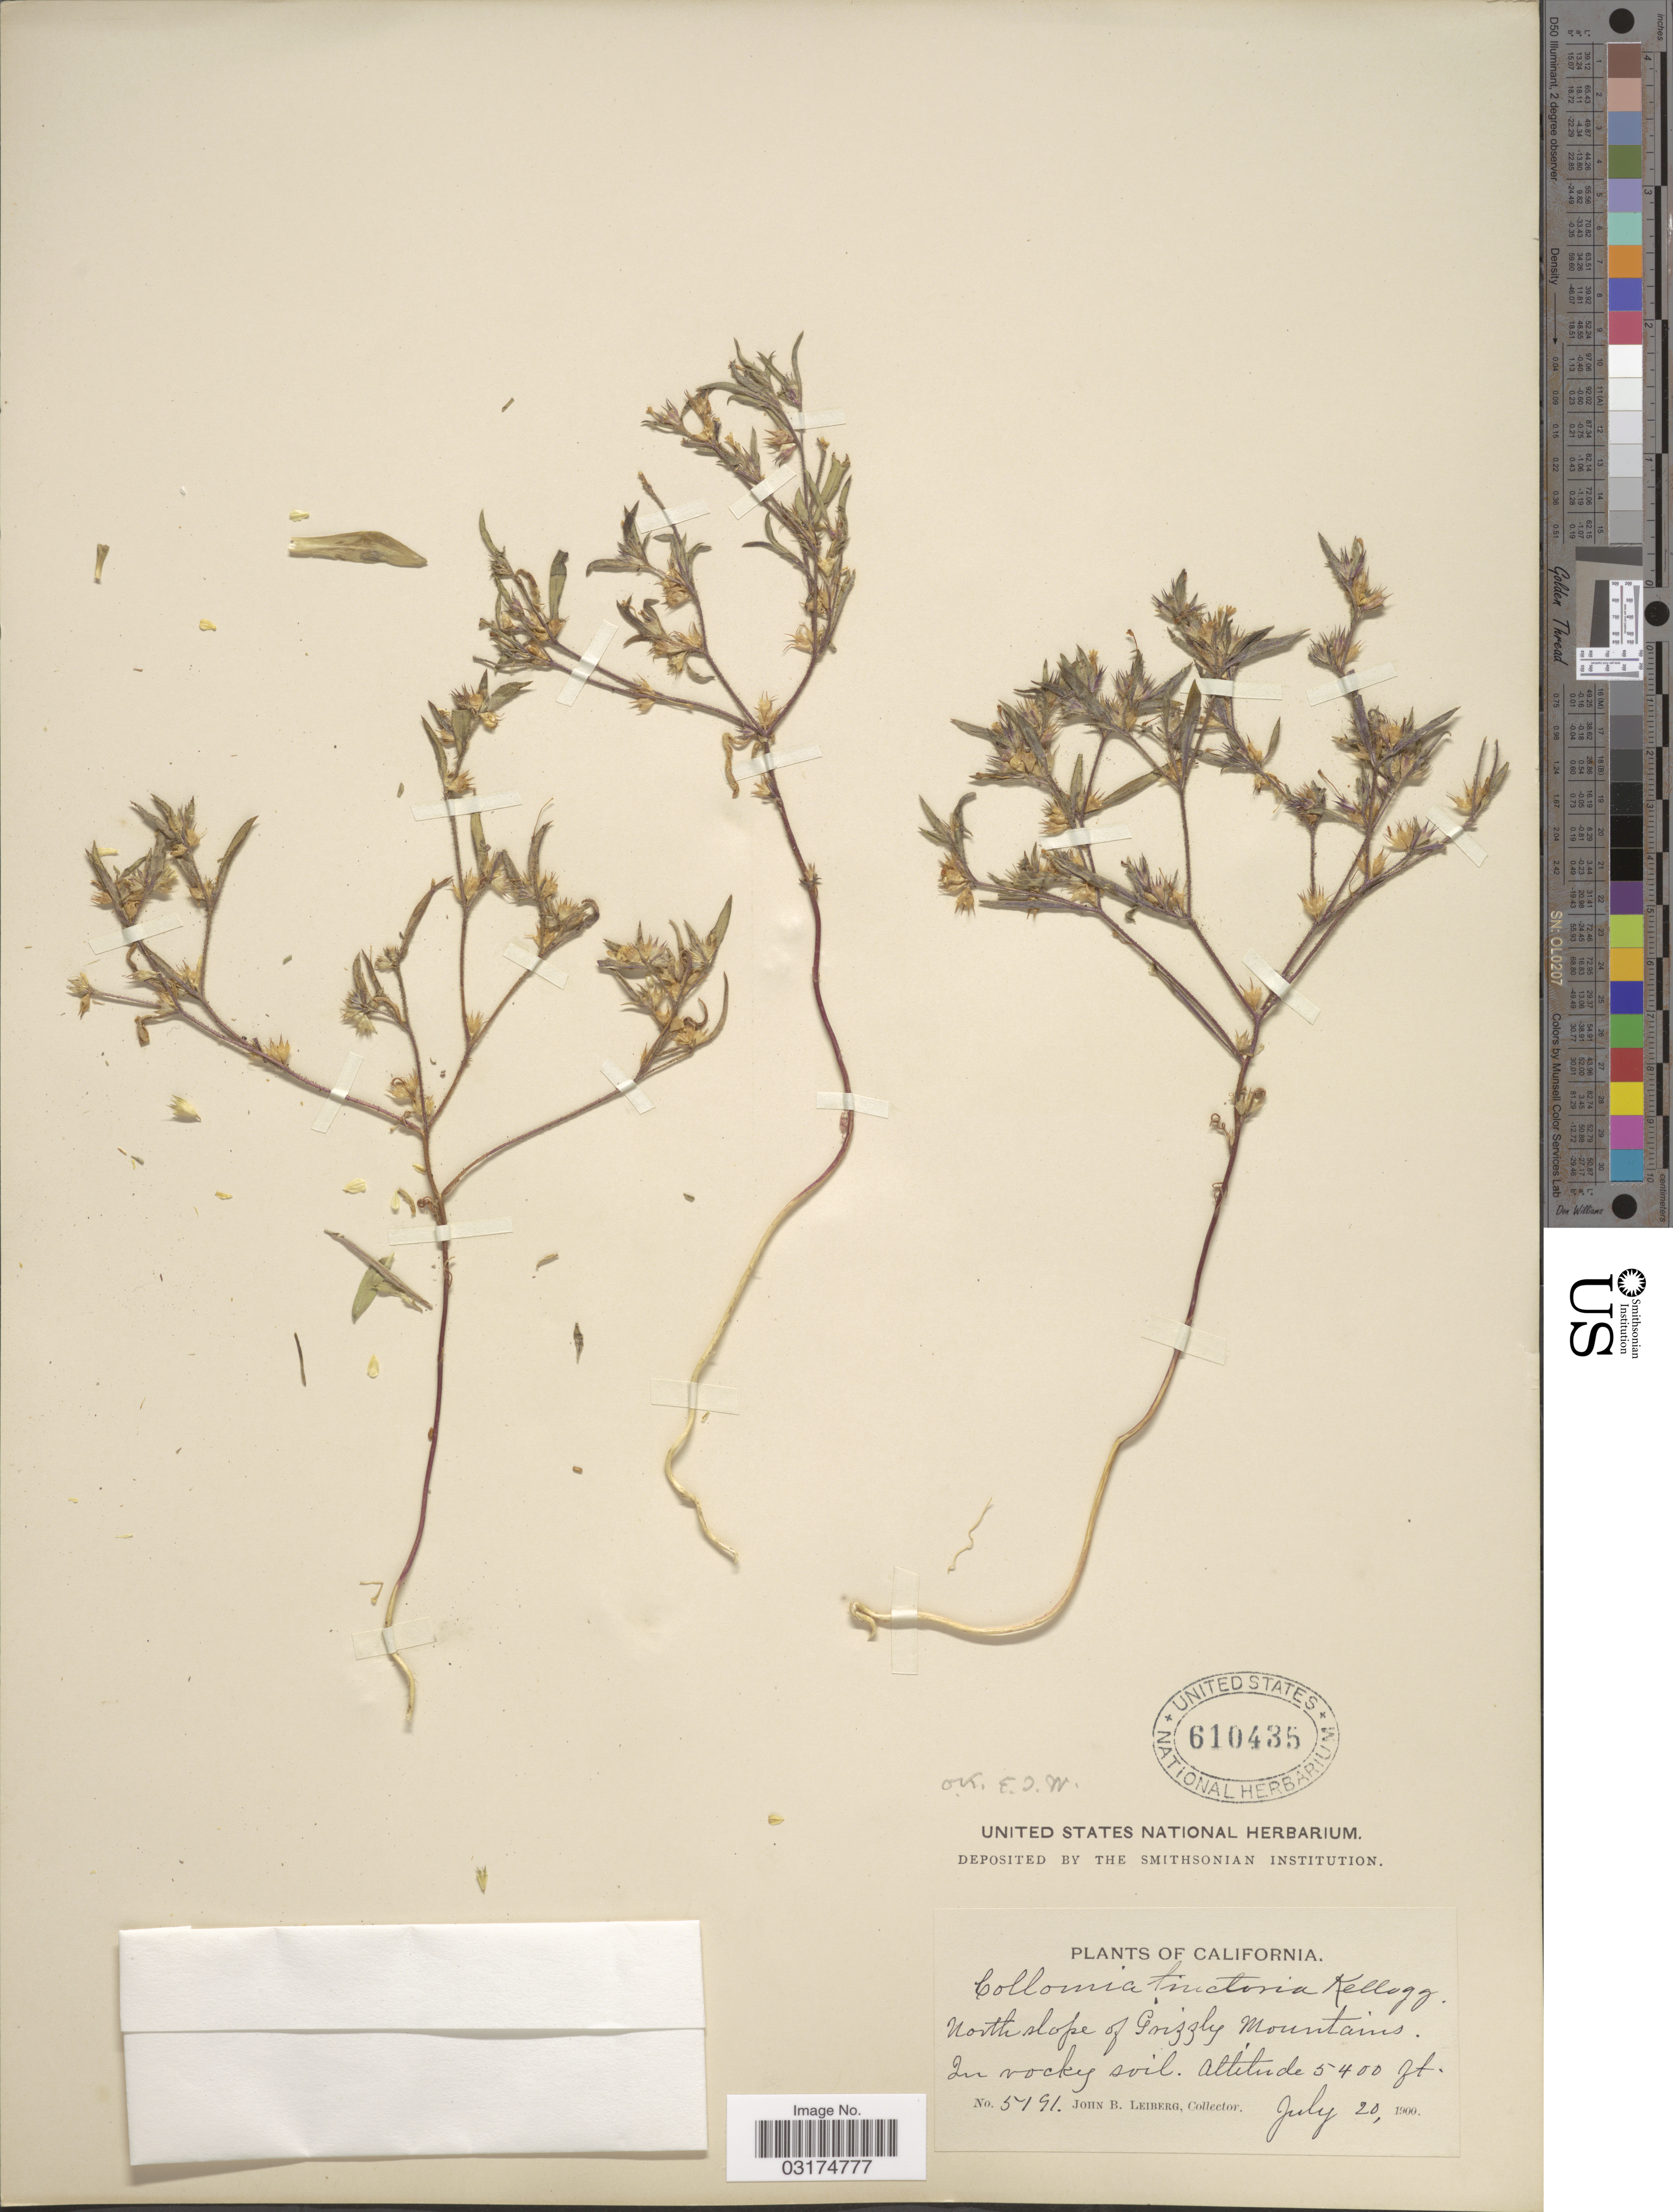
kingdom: Plantae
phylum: Tracheophyta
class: Magnoliopsida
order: Ericales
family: Polemoniaceae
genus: Collomia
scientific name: Collomia tinctoria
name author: Kellogg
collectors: J. B. Leiberg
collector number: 5191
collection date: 1900-07-20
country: United States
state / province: California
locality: North slope of Grizzly Mountains.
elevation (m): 1646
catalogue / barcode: US 610435